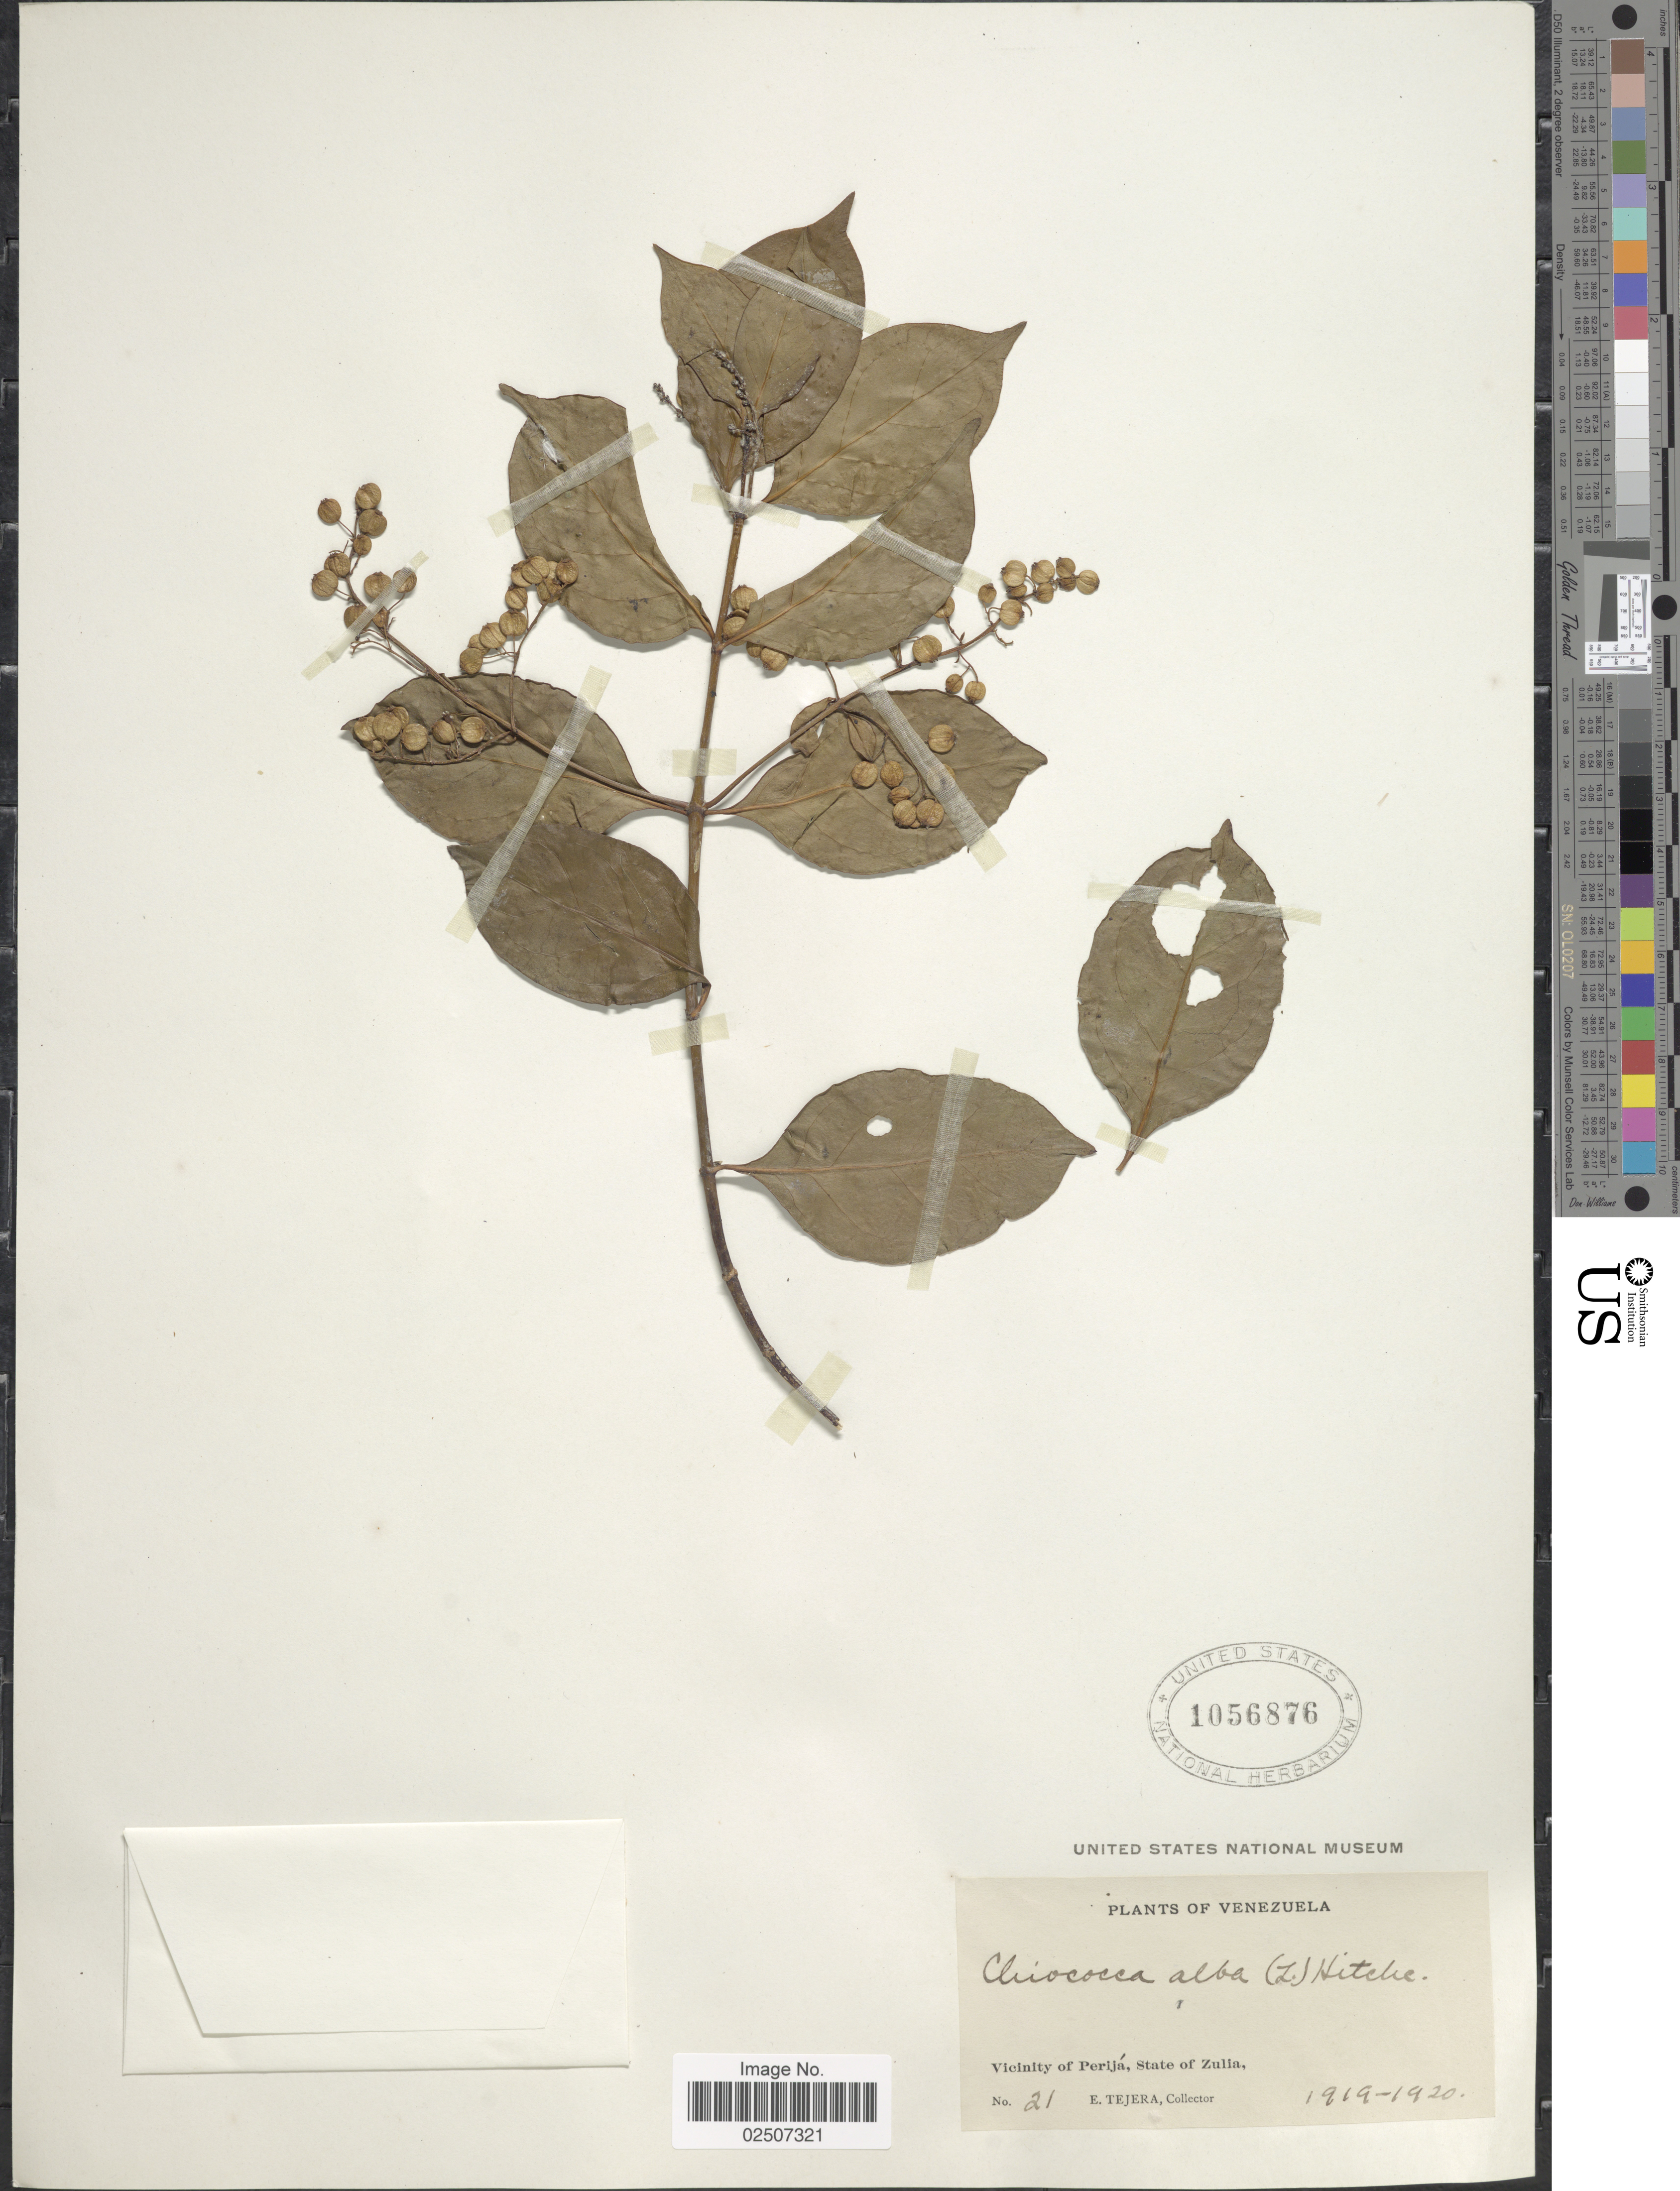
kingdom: Plantae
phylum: Tracheophyta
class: Magnoliopsida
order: Gentianales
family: Rubiaceae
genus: Chiococca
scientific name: Chiococca alba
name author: (L.) Hitchc.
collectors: E. Tejera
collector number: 21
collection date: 1919/1920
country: Venezuela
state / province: Zulia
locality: Vicinity of Perijá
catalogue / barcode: US 1056876